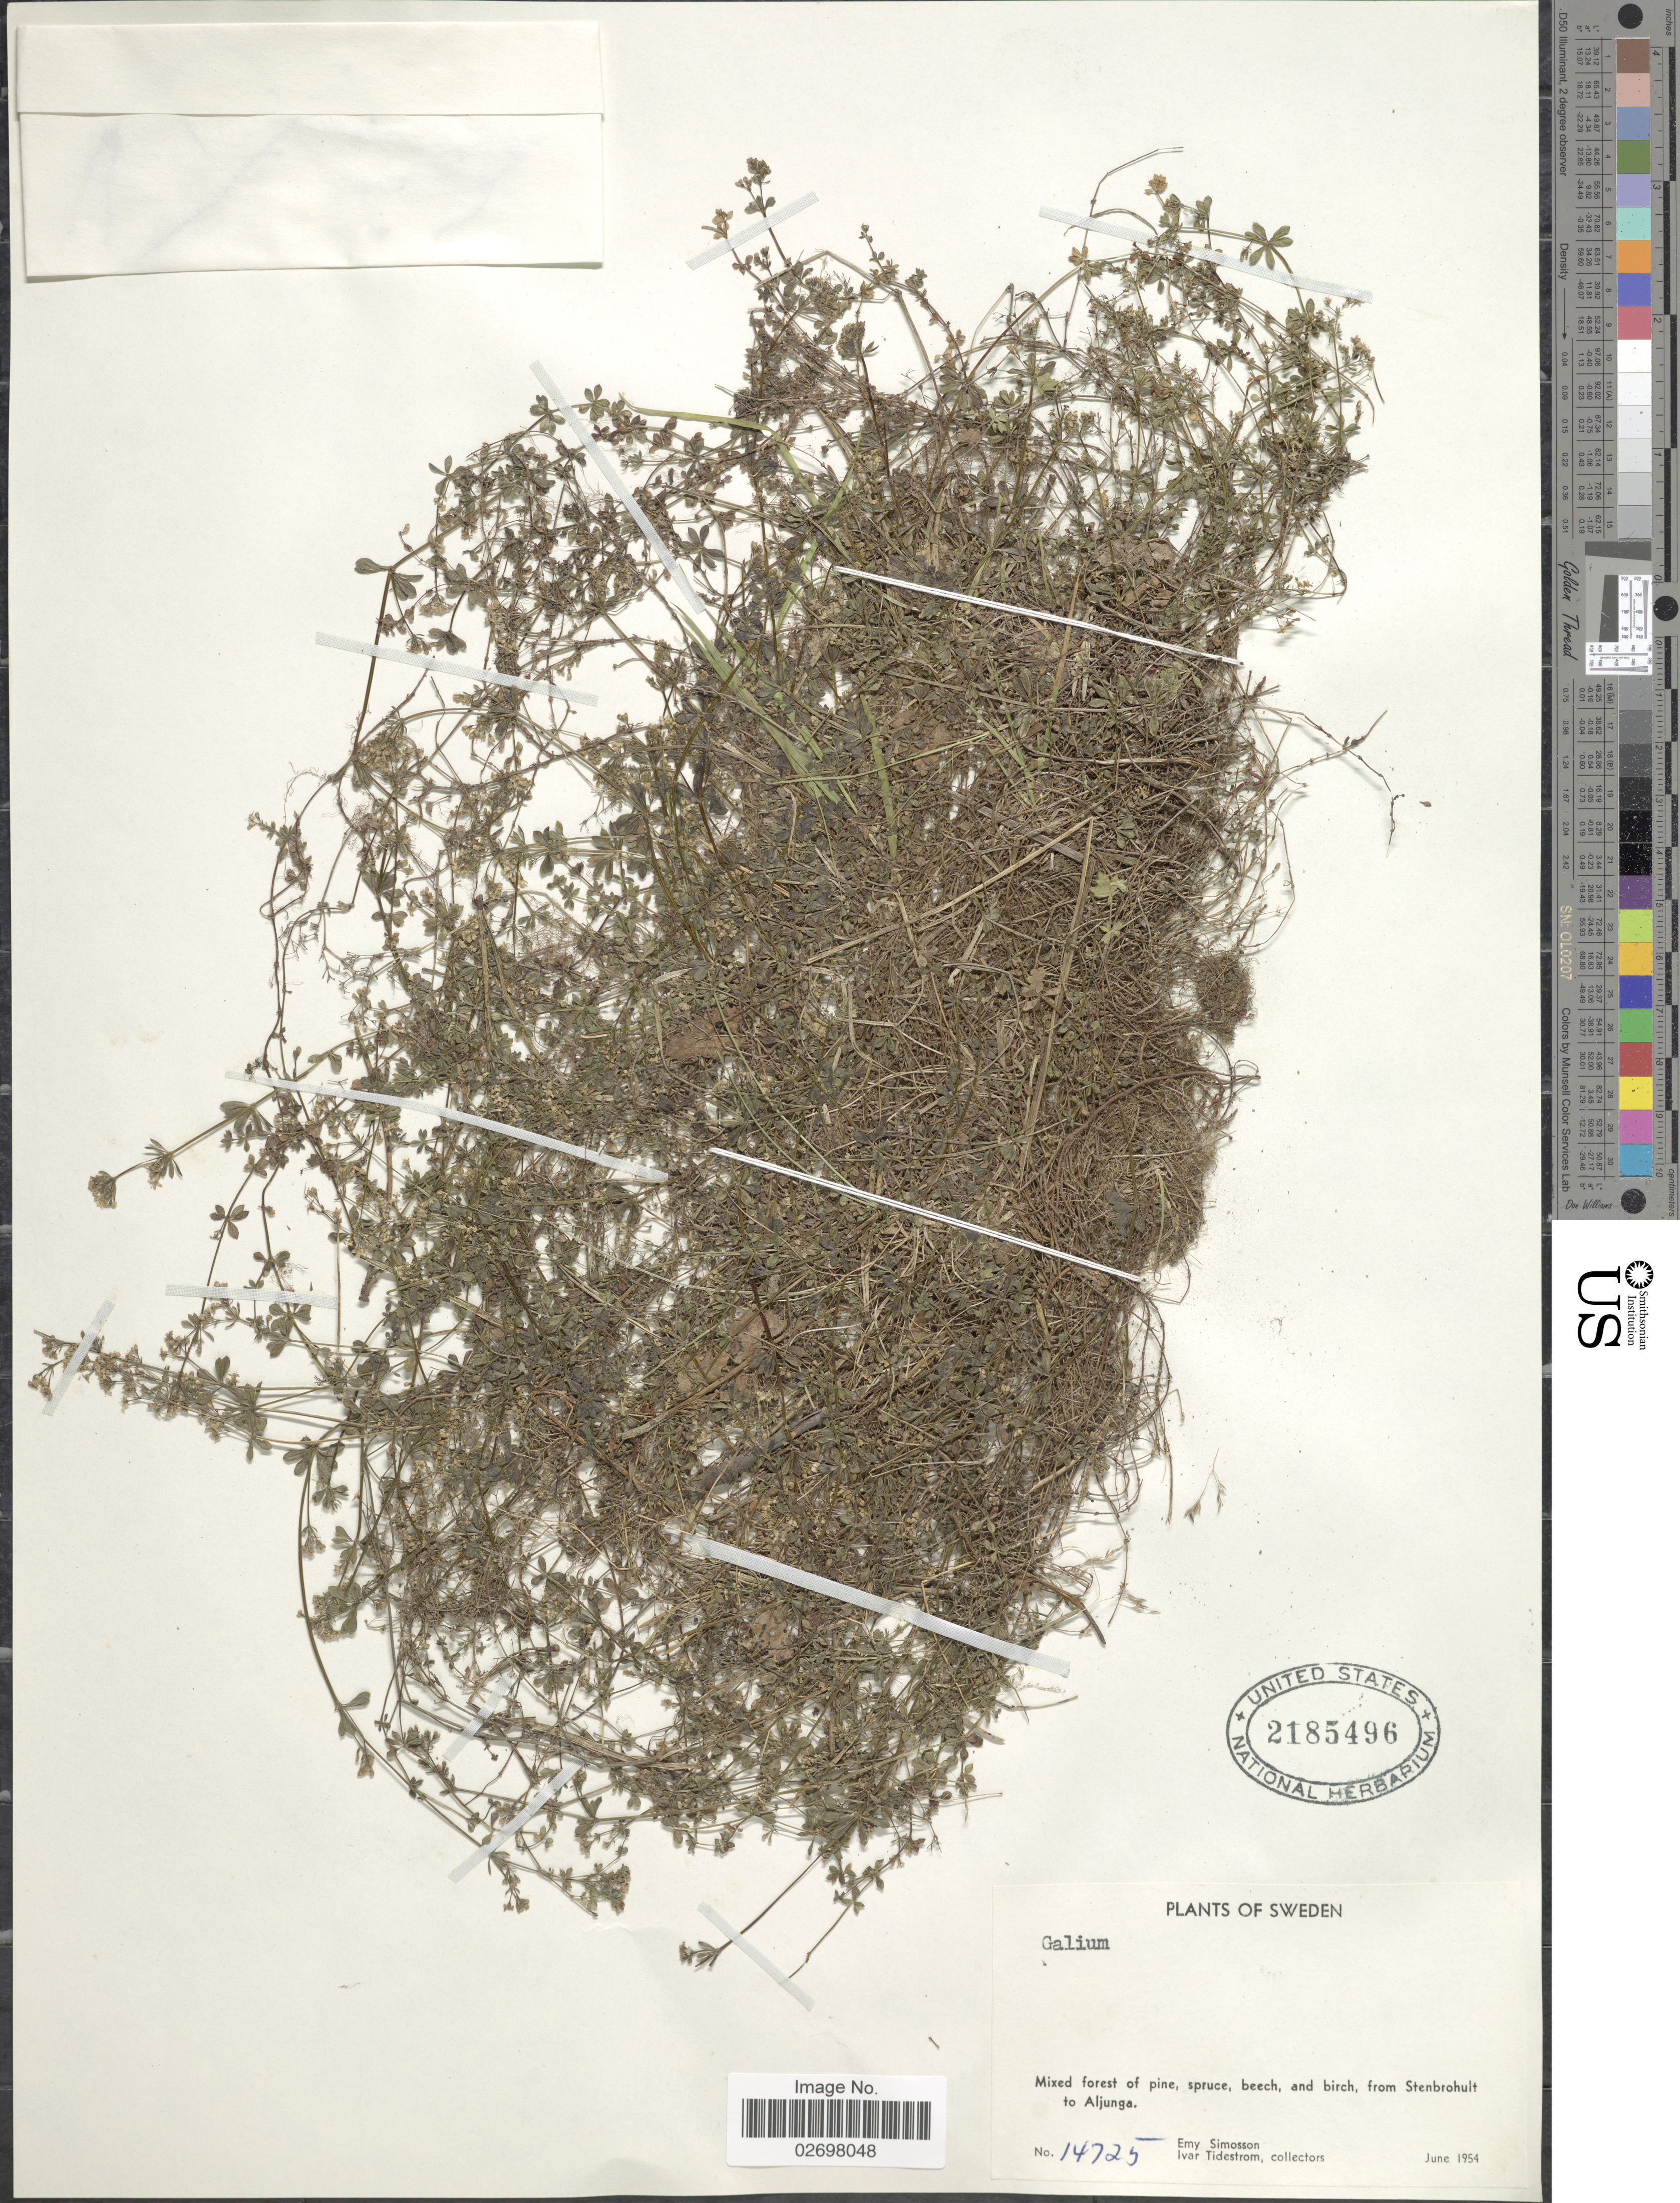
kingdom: Plantae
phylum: Tracheophyta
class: Magnoliopsida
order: Gentianales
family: Rubiaceae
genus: Galium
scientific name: Galium sp.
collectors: E. Simosson & I. F. Tidestrom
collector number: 14725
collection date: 1954-06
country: Sweden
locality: Mixed forest of pine, spruce, beech, and birch, from Stenbrohult to Aljunga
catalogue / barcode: US 2185496